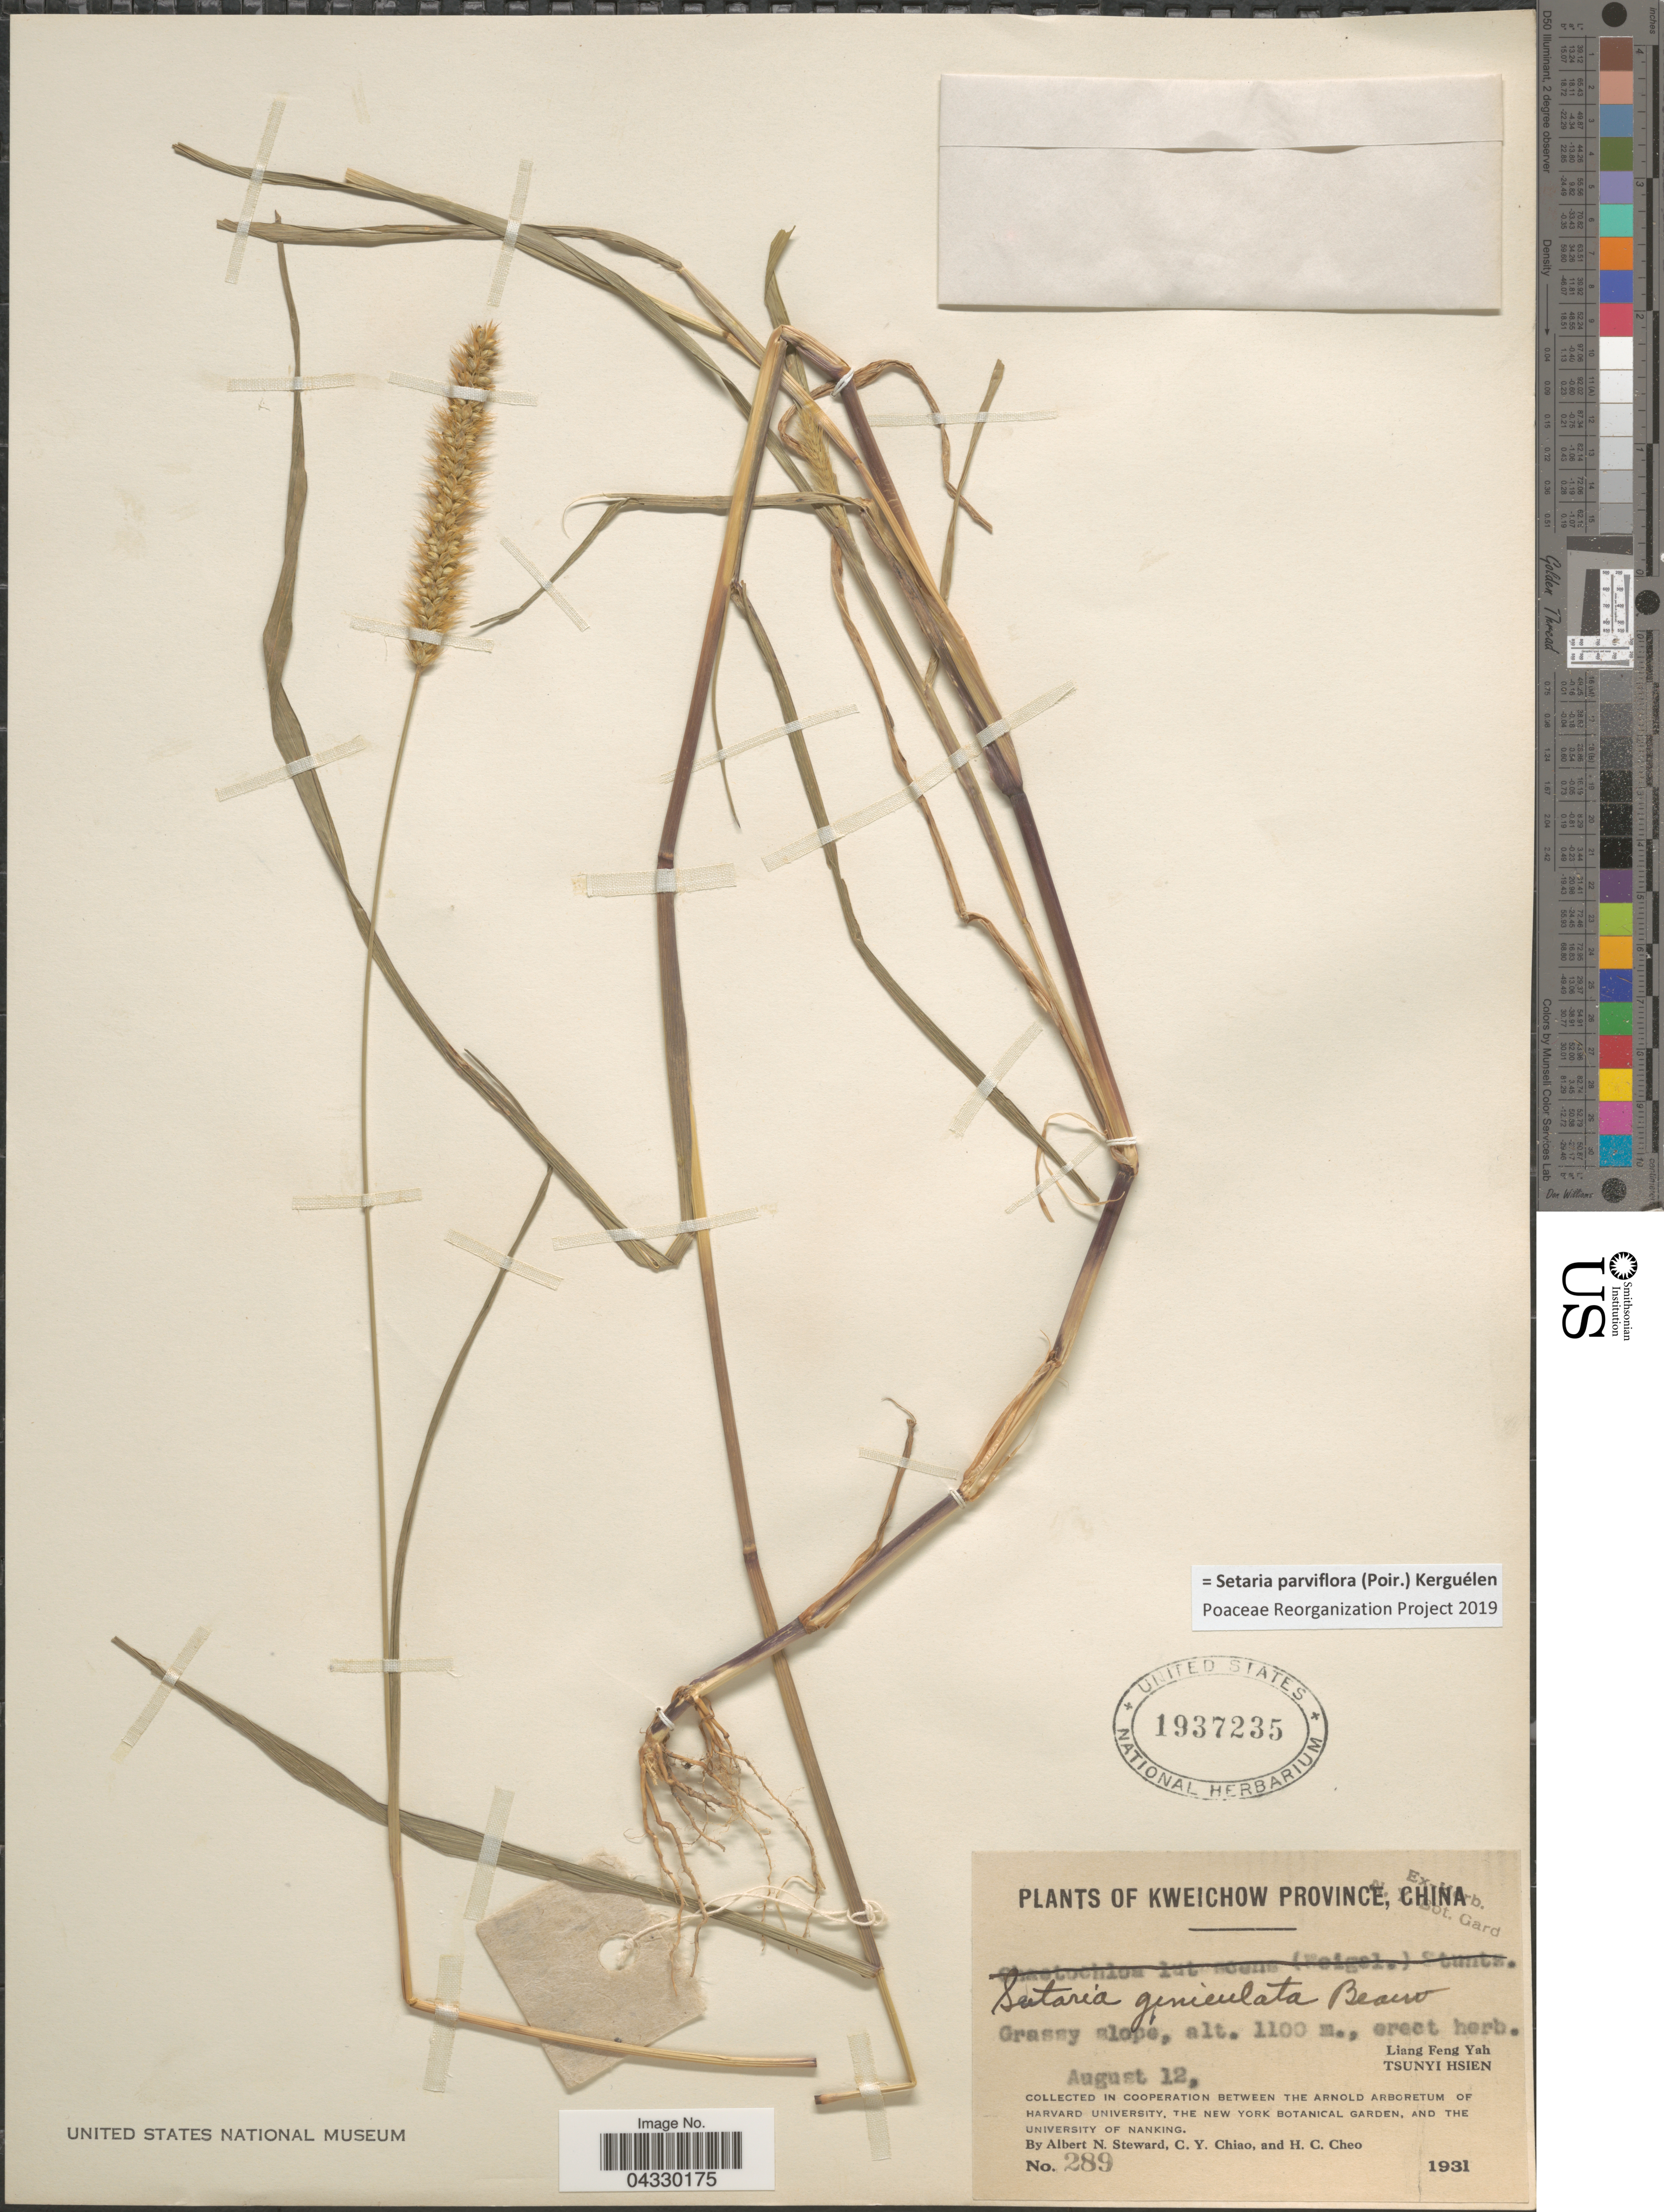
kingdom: Plantae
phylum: Tracheophyta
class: Liliopsida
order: Poales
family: Poaceae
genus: Setaria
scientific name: Setaria parviflora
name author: (Poir.) Kerguélen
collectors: A. N. Steward, C. Y. Chiao & H. Cheo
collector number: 289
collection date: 1931-08-12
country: China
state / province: Guizhou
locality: Kweichow Province. Liang Feng Yah. Tsunyi Hsien.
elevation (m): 1100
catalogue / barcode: US 1937235